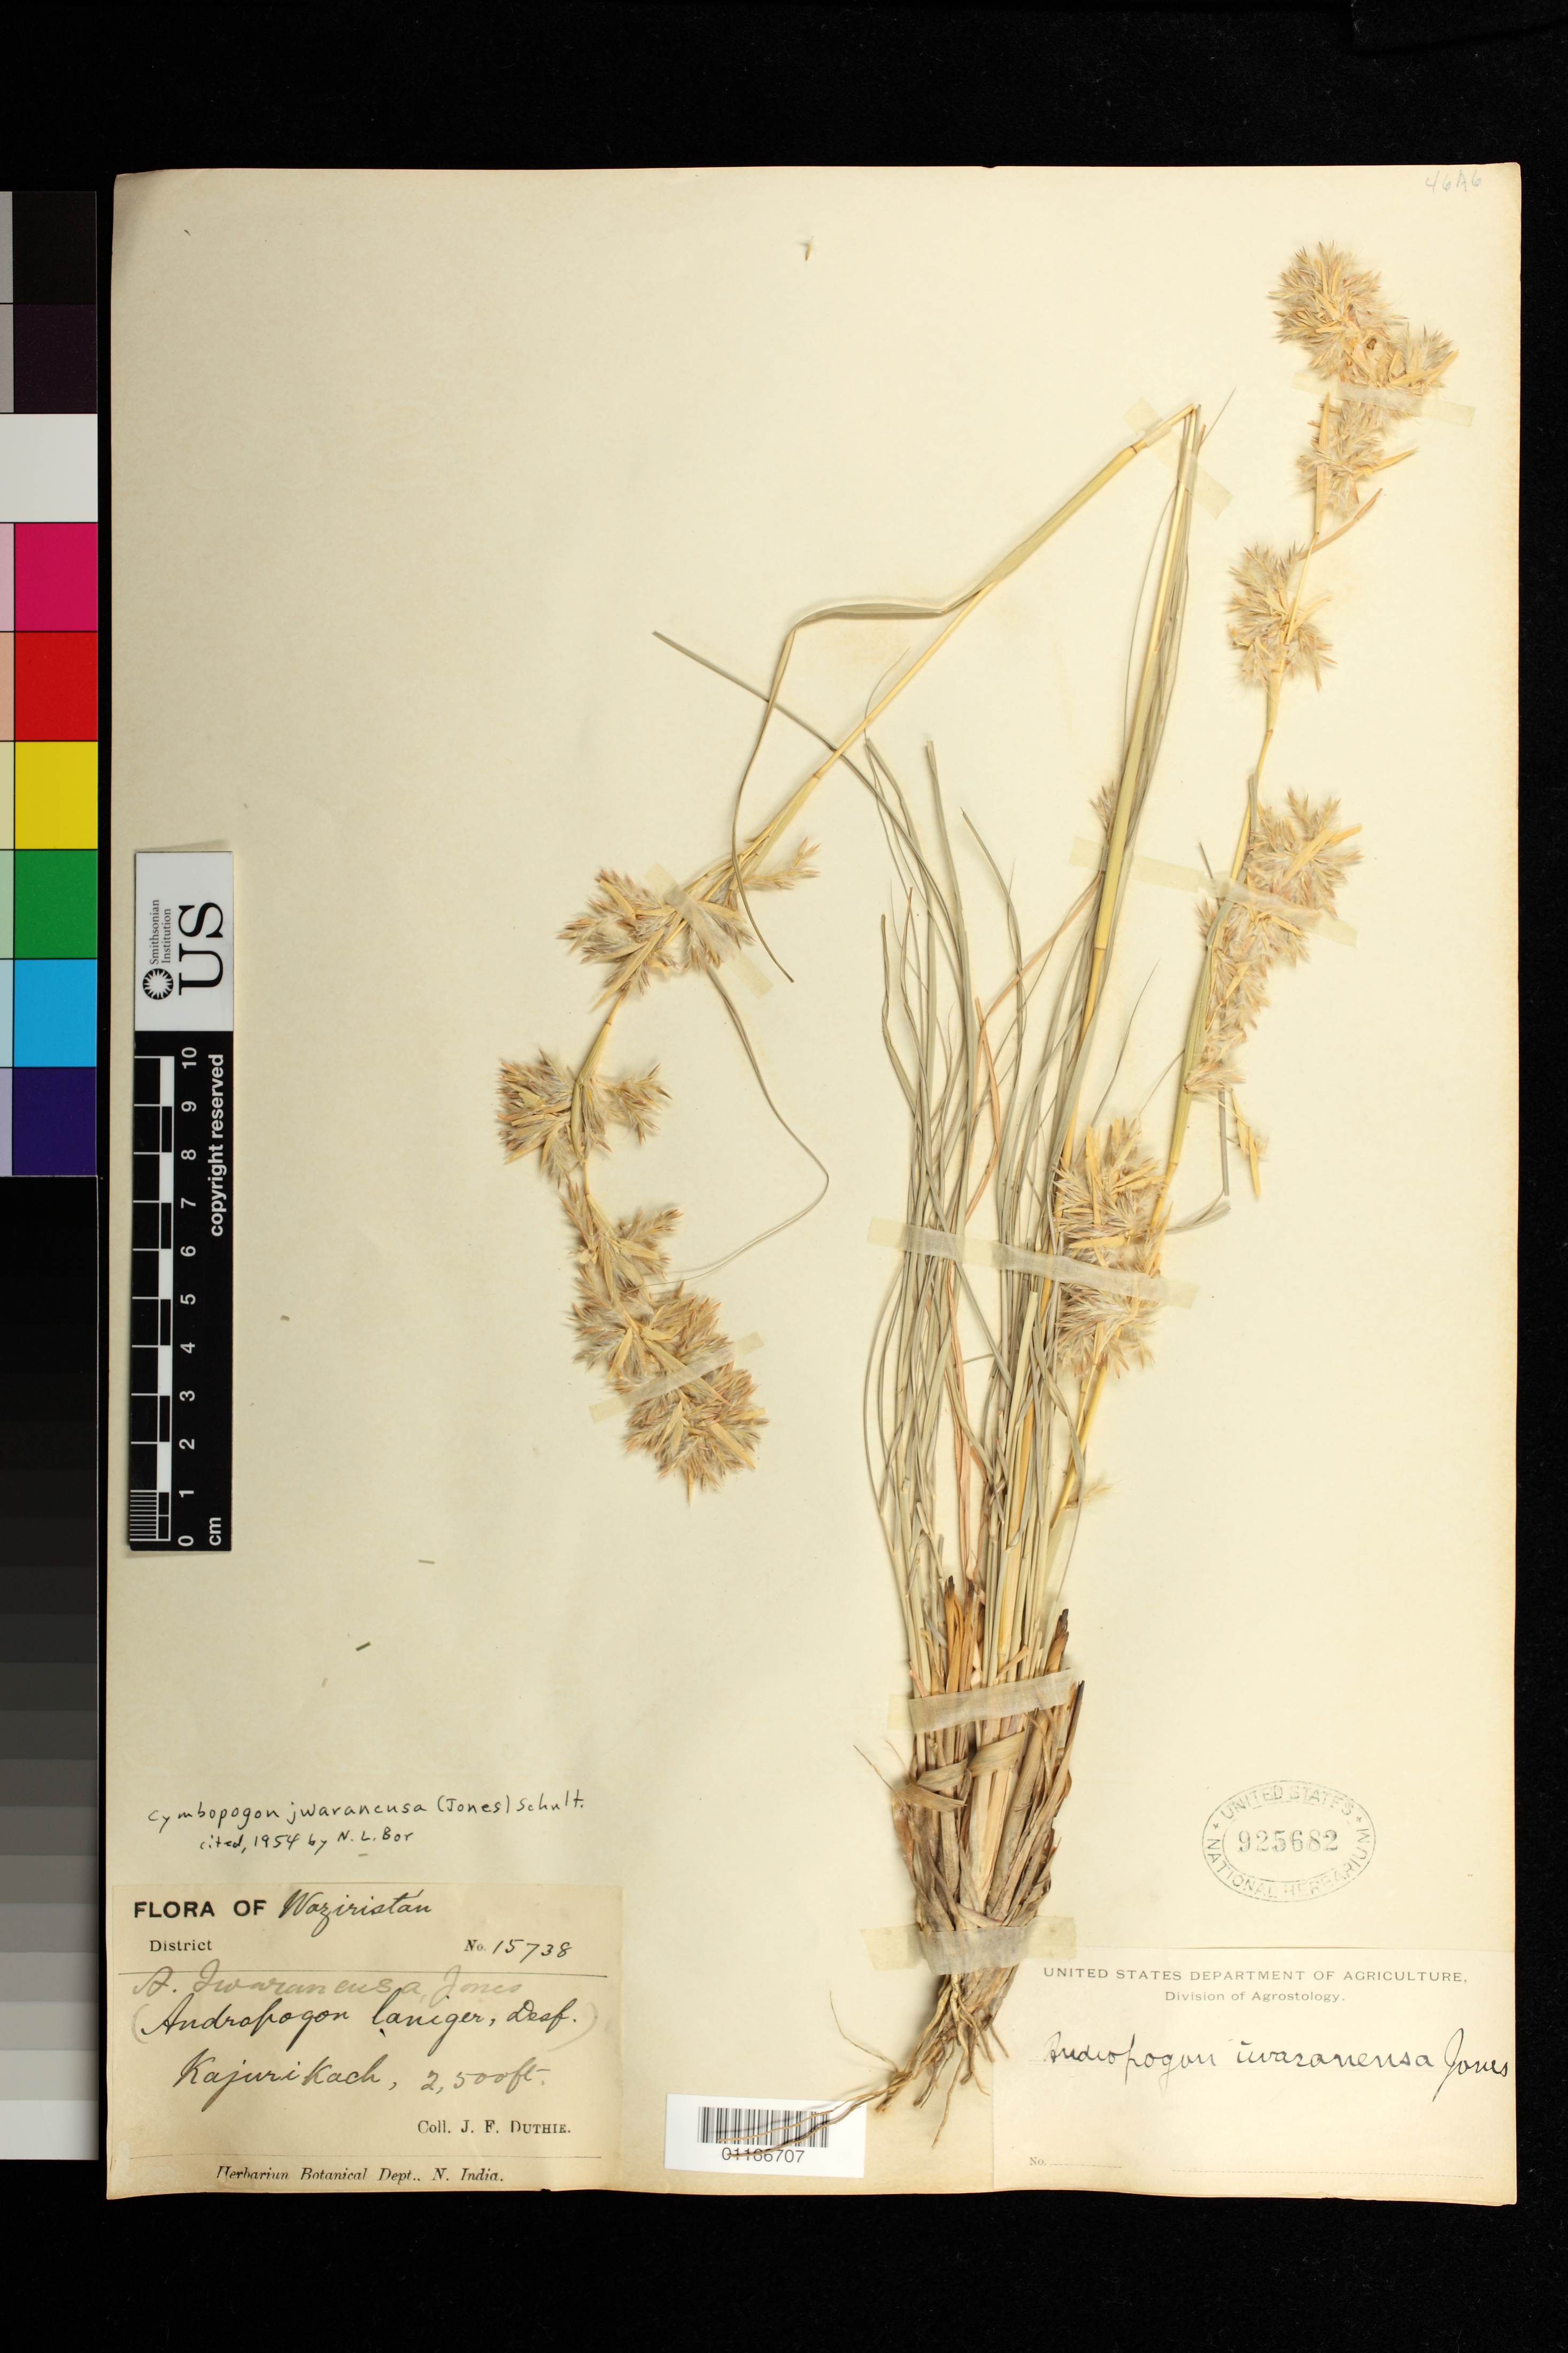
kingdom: Plantae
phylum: Tracheophyta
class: Liliopsida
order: Poales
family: Poaceae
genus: Cymbopogon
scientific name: Cymbopogon iwarancusa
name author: (Jones) Schult.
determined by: Bor, N. L.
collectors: J. F. Duthie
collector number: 15738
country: Pakistan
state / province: Khyber Pakhtunkhwa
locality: Waziristan. Kajurikach.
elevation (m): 762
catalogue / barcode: US 925682